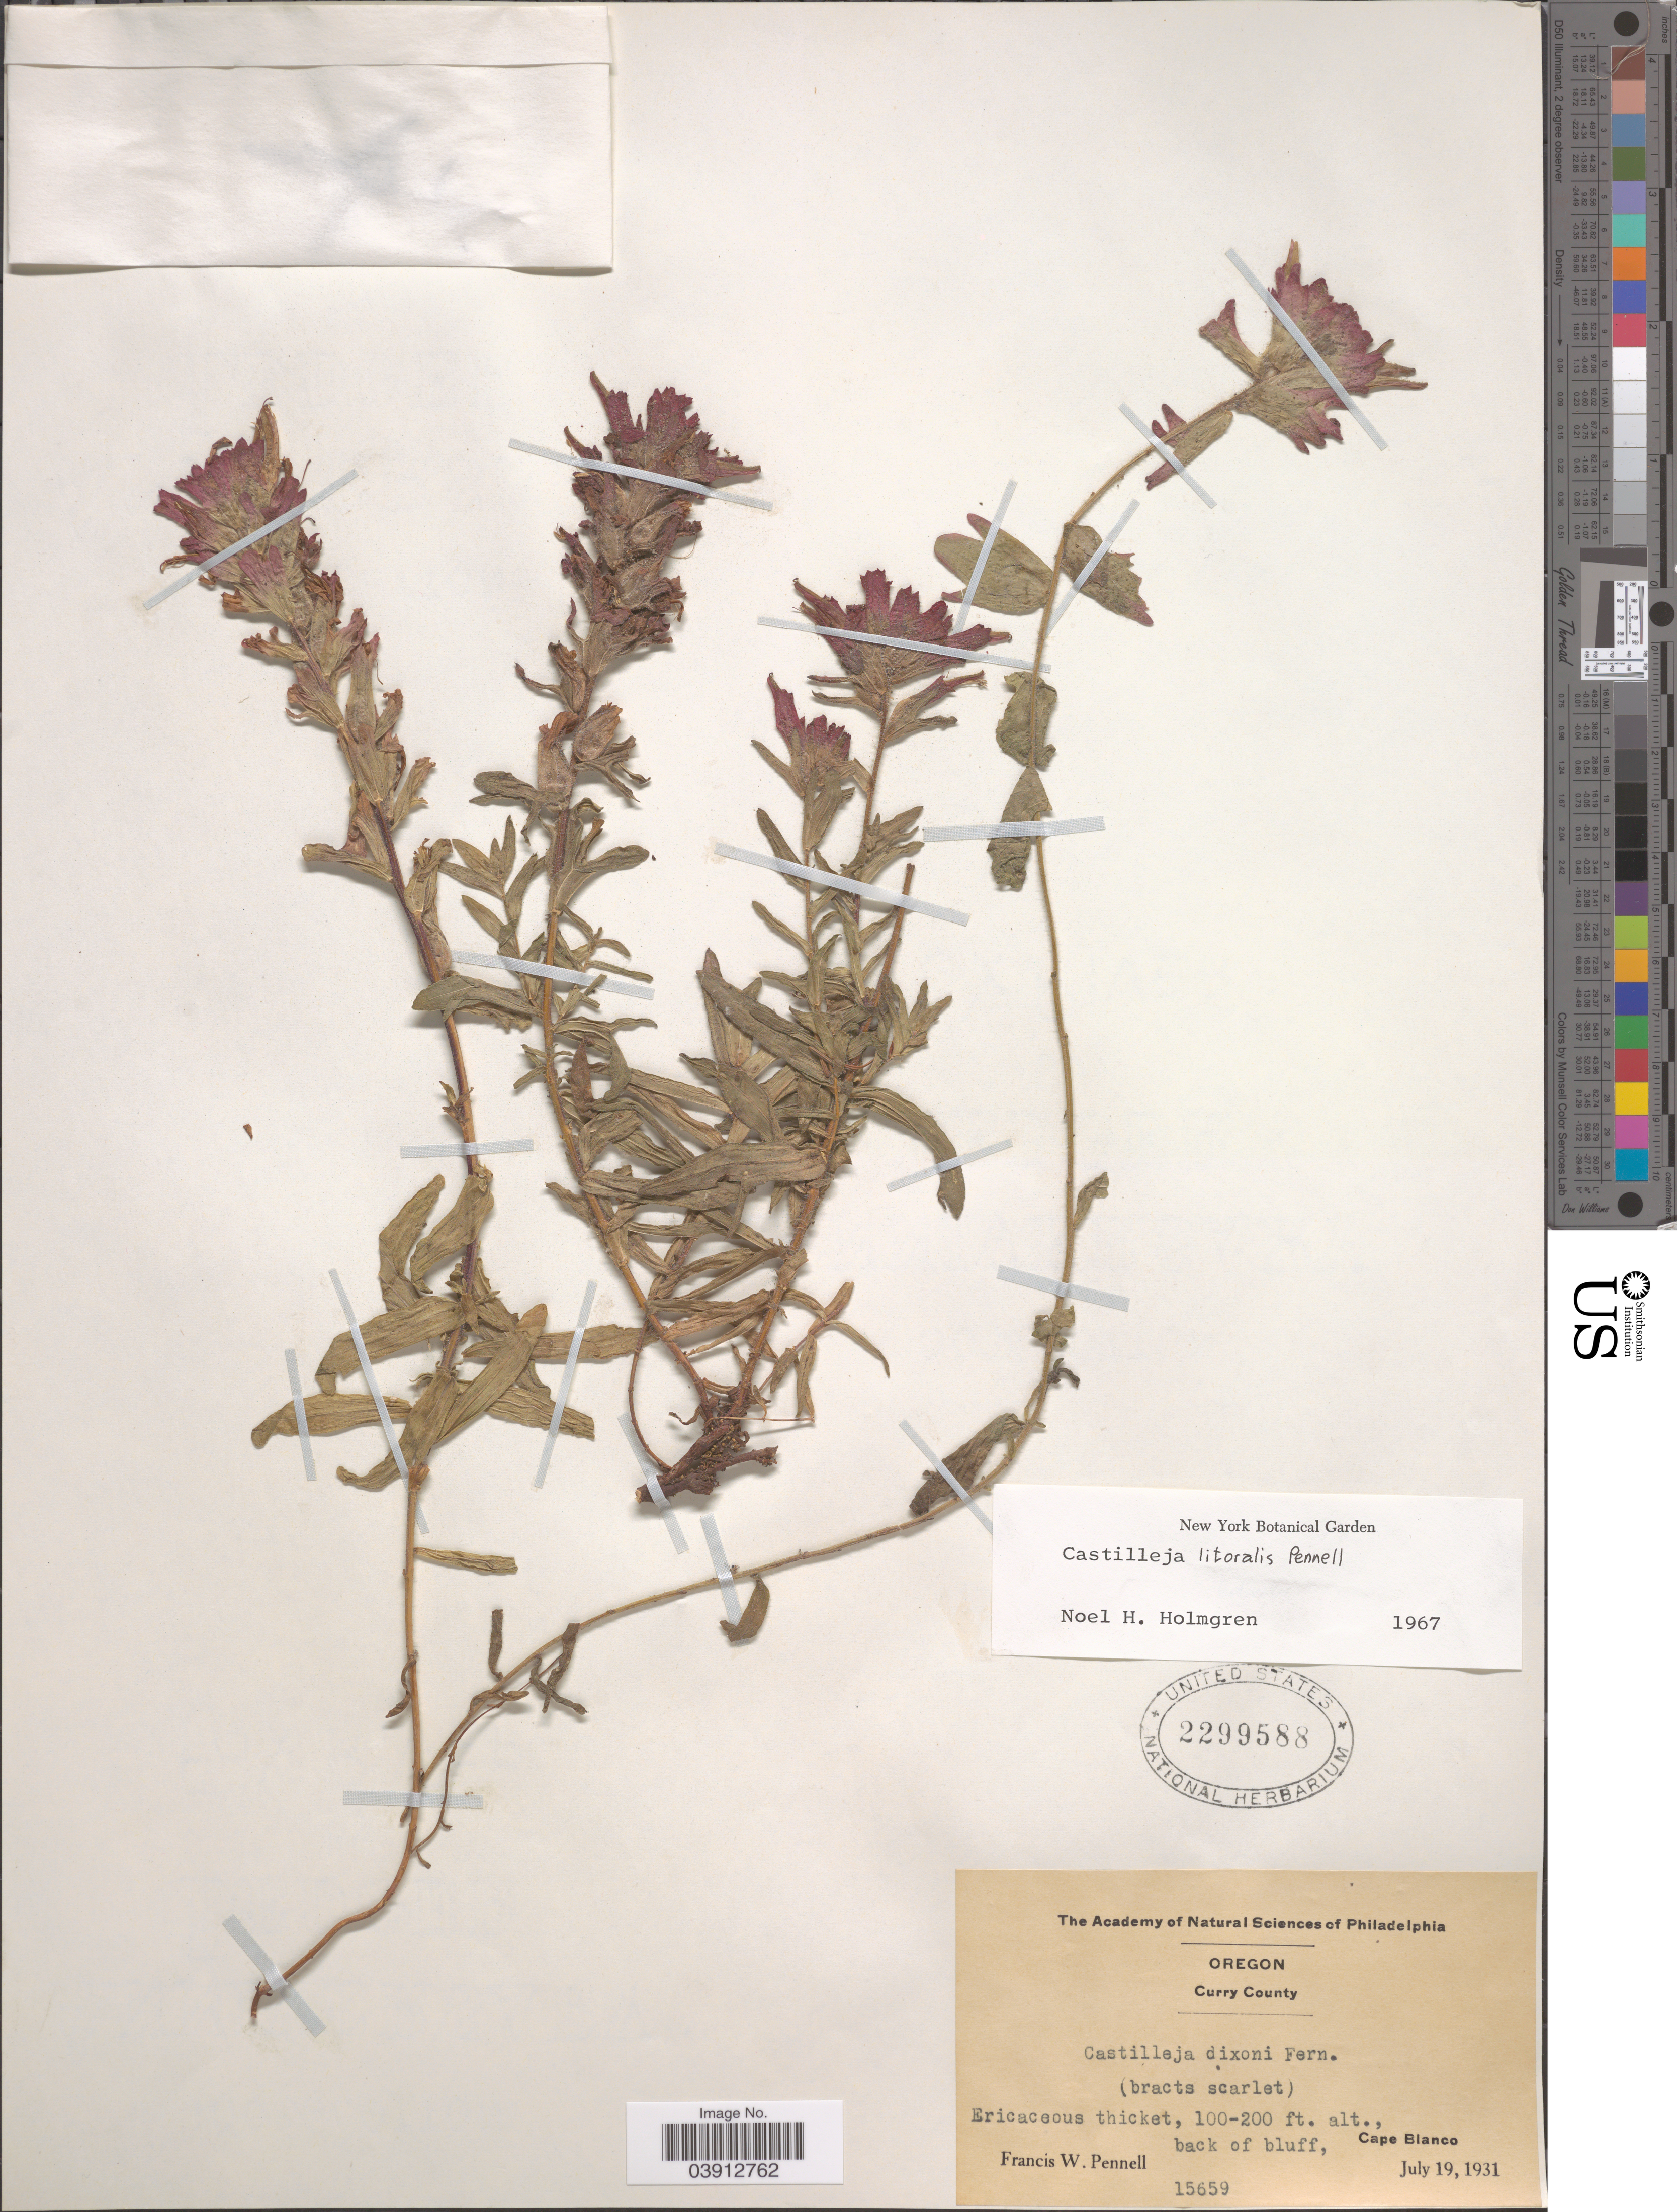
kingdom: Plantae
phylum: Tracheophyta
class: Magnoliopsida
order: Lamiales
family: Orobanchaceae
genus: Castilleja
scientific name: Castilleja litoralis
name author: Pennell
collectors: F. W. Pennell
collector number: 15659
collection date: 1931-07-19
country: United States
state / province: Oregon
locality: Curry County. Back of bluff, Cape Blanco.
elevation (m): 30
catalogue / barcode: US 2299588